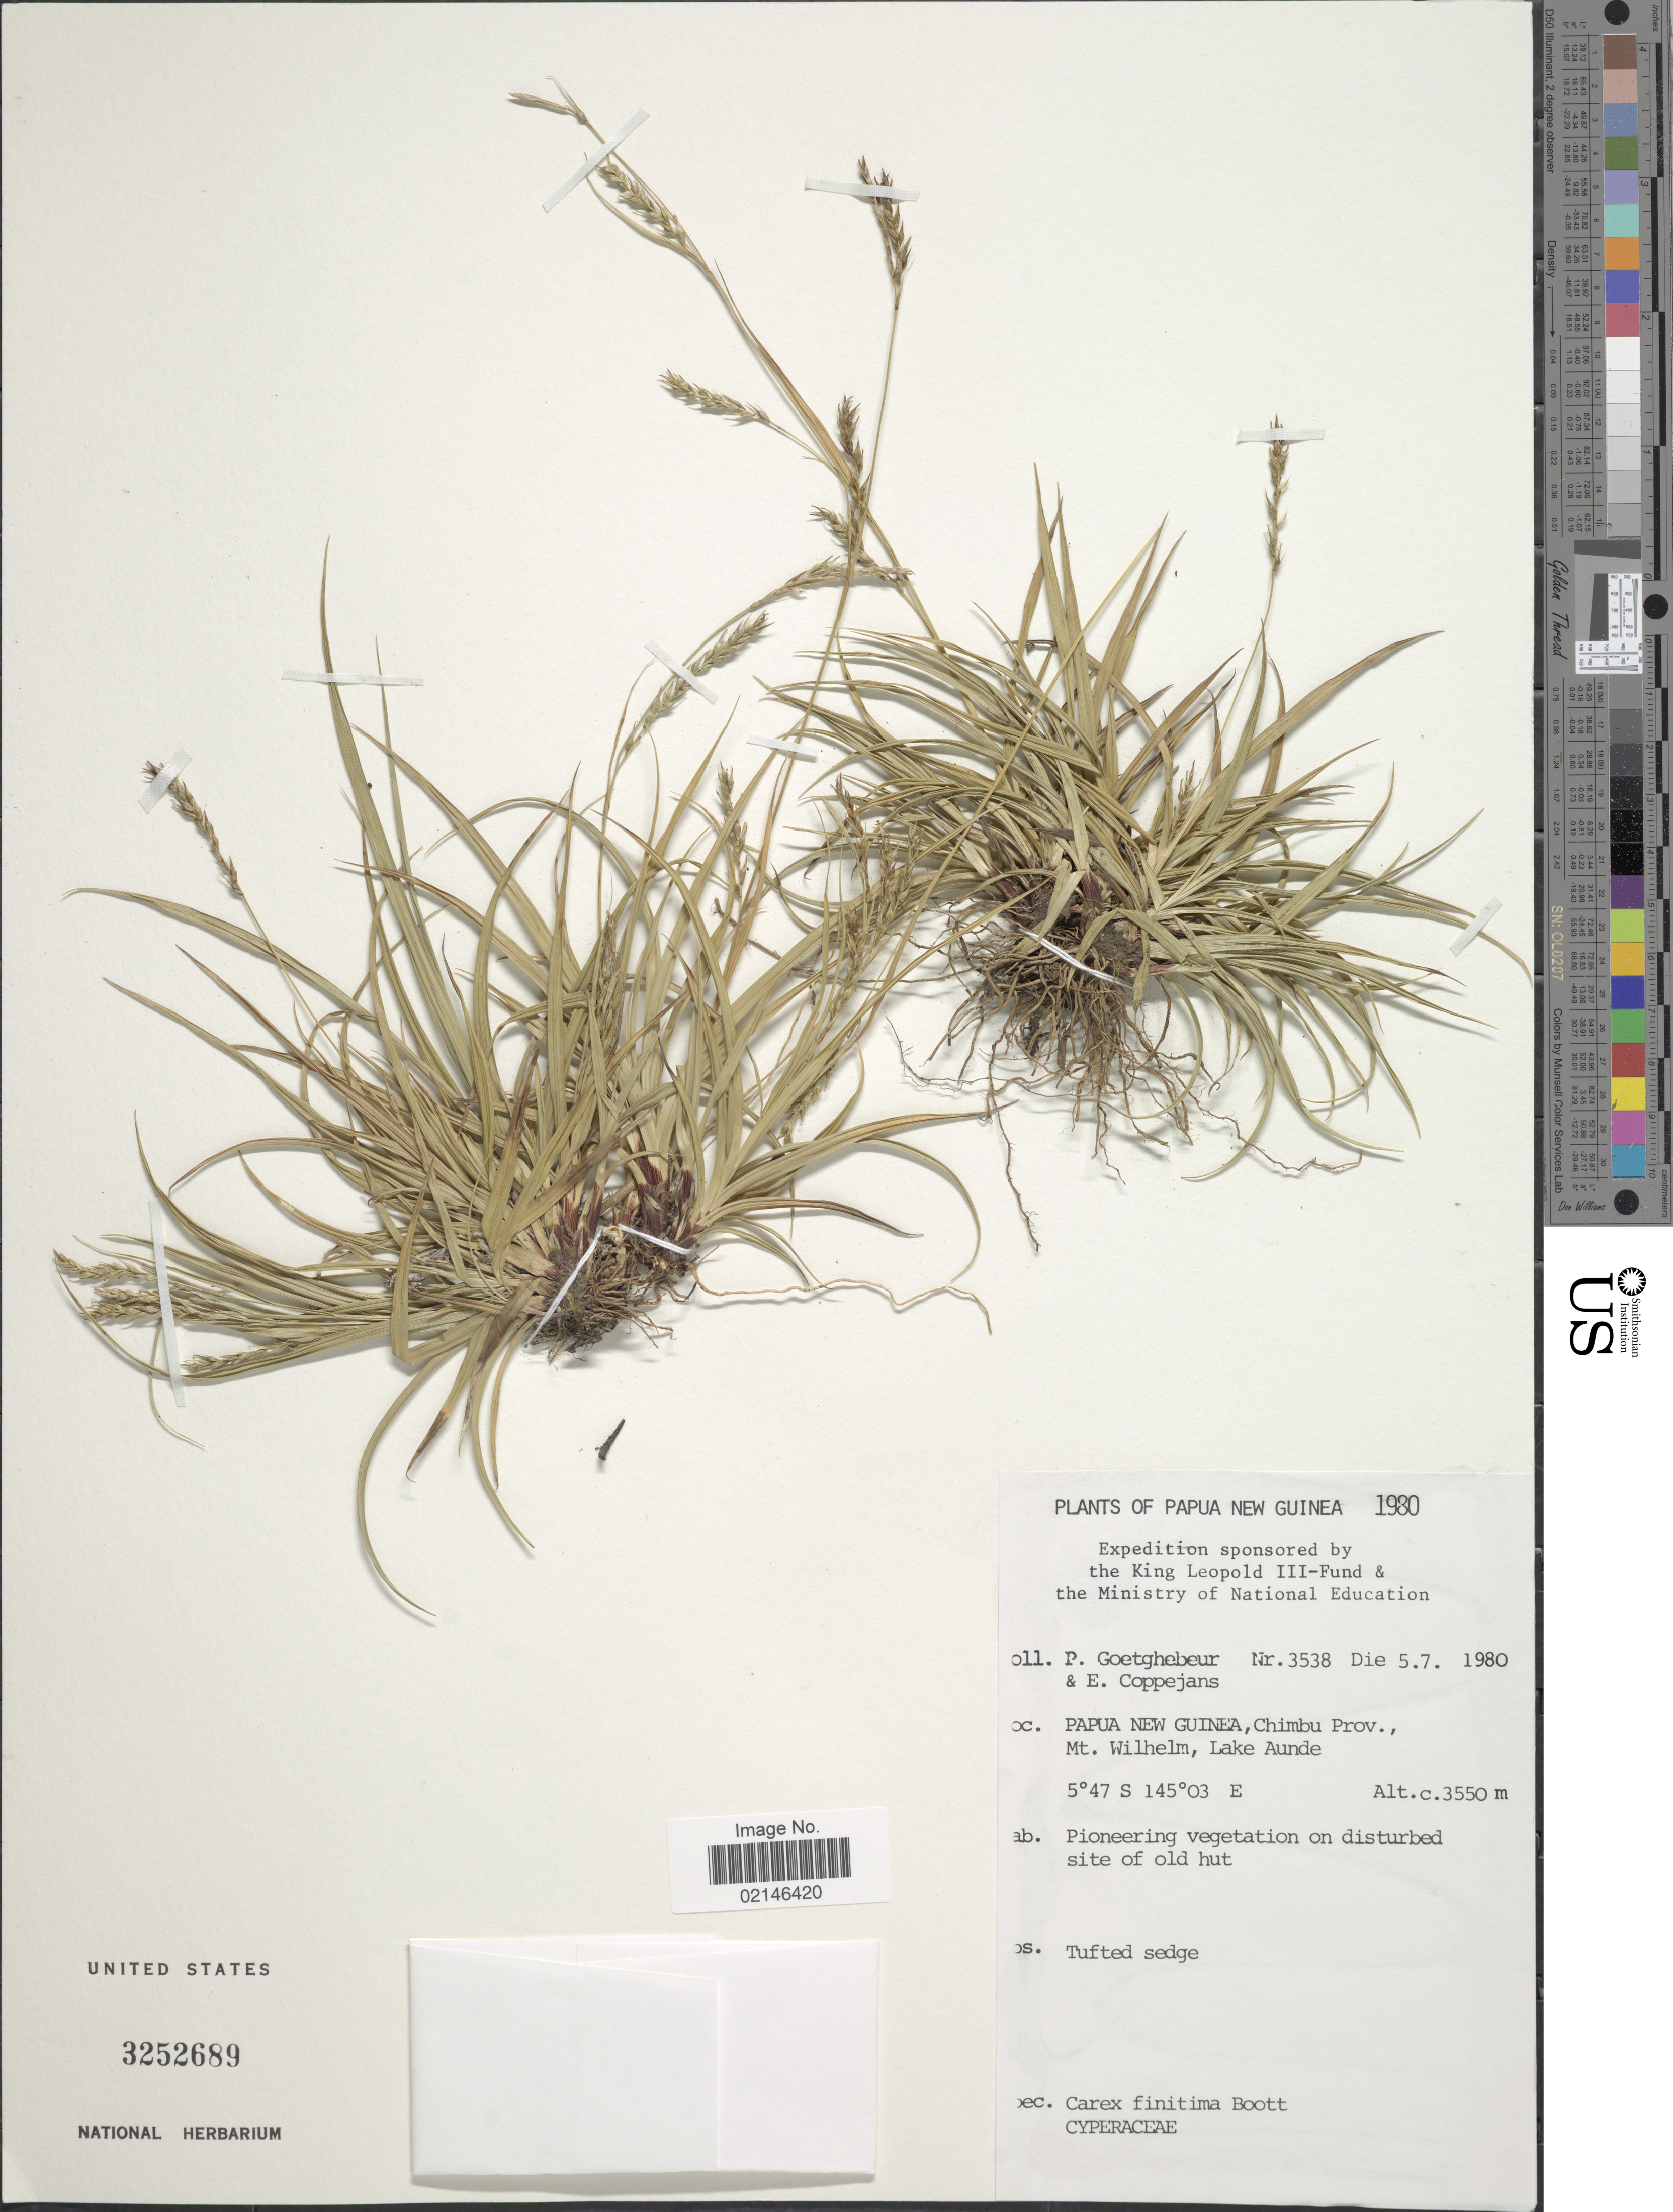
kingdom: Plantae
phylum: Tracheophyta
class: Liliopsida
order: Poales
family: Cyperaceae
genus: Carex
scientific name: Carex finitima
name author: Boott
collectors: P. Goetghebeur & E. Coppejans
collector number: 3538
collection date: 1980-07-05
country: Papua New Guinea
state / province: Chimbu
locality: Mt. Wilhelm, Lake Aunde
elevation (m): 3550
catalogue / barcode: US 3252689